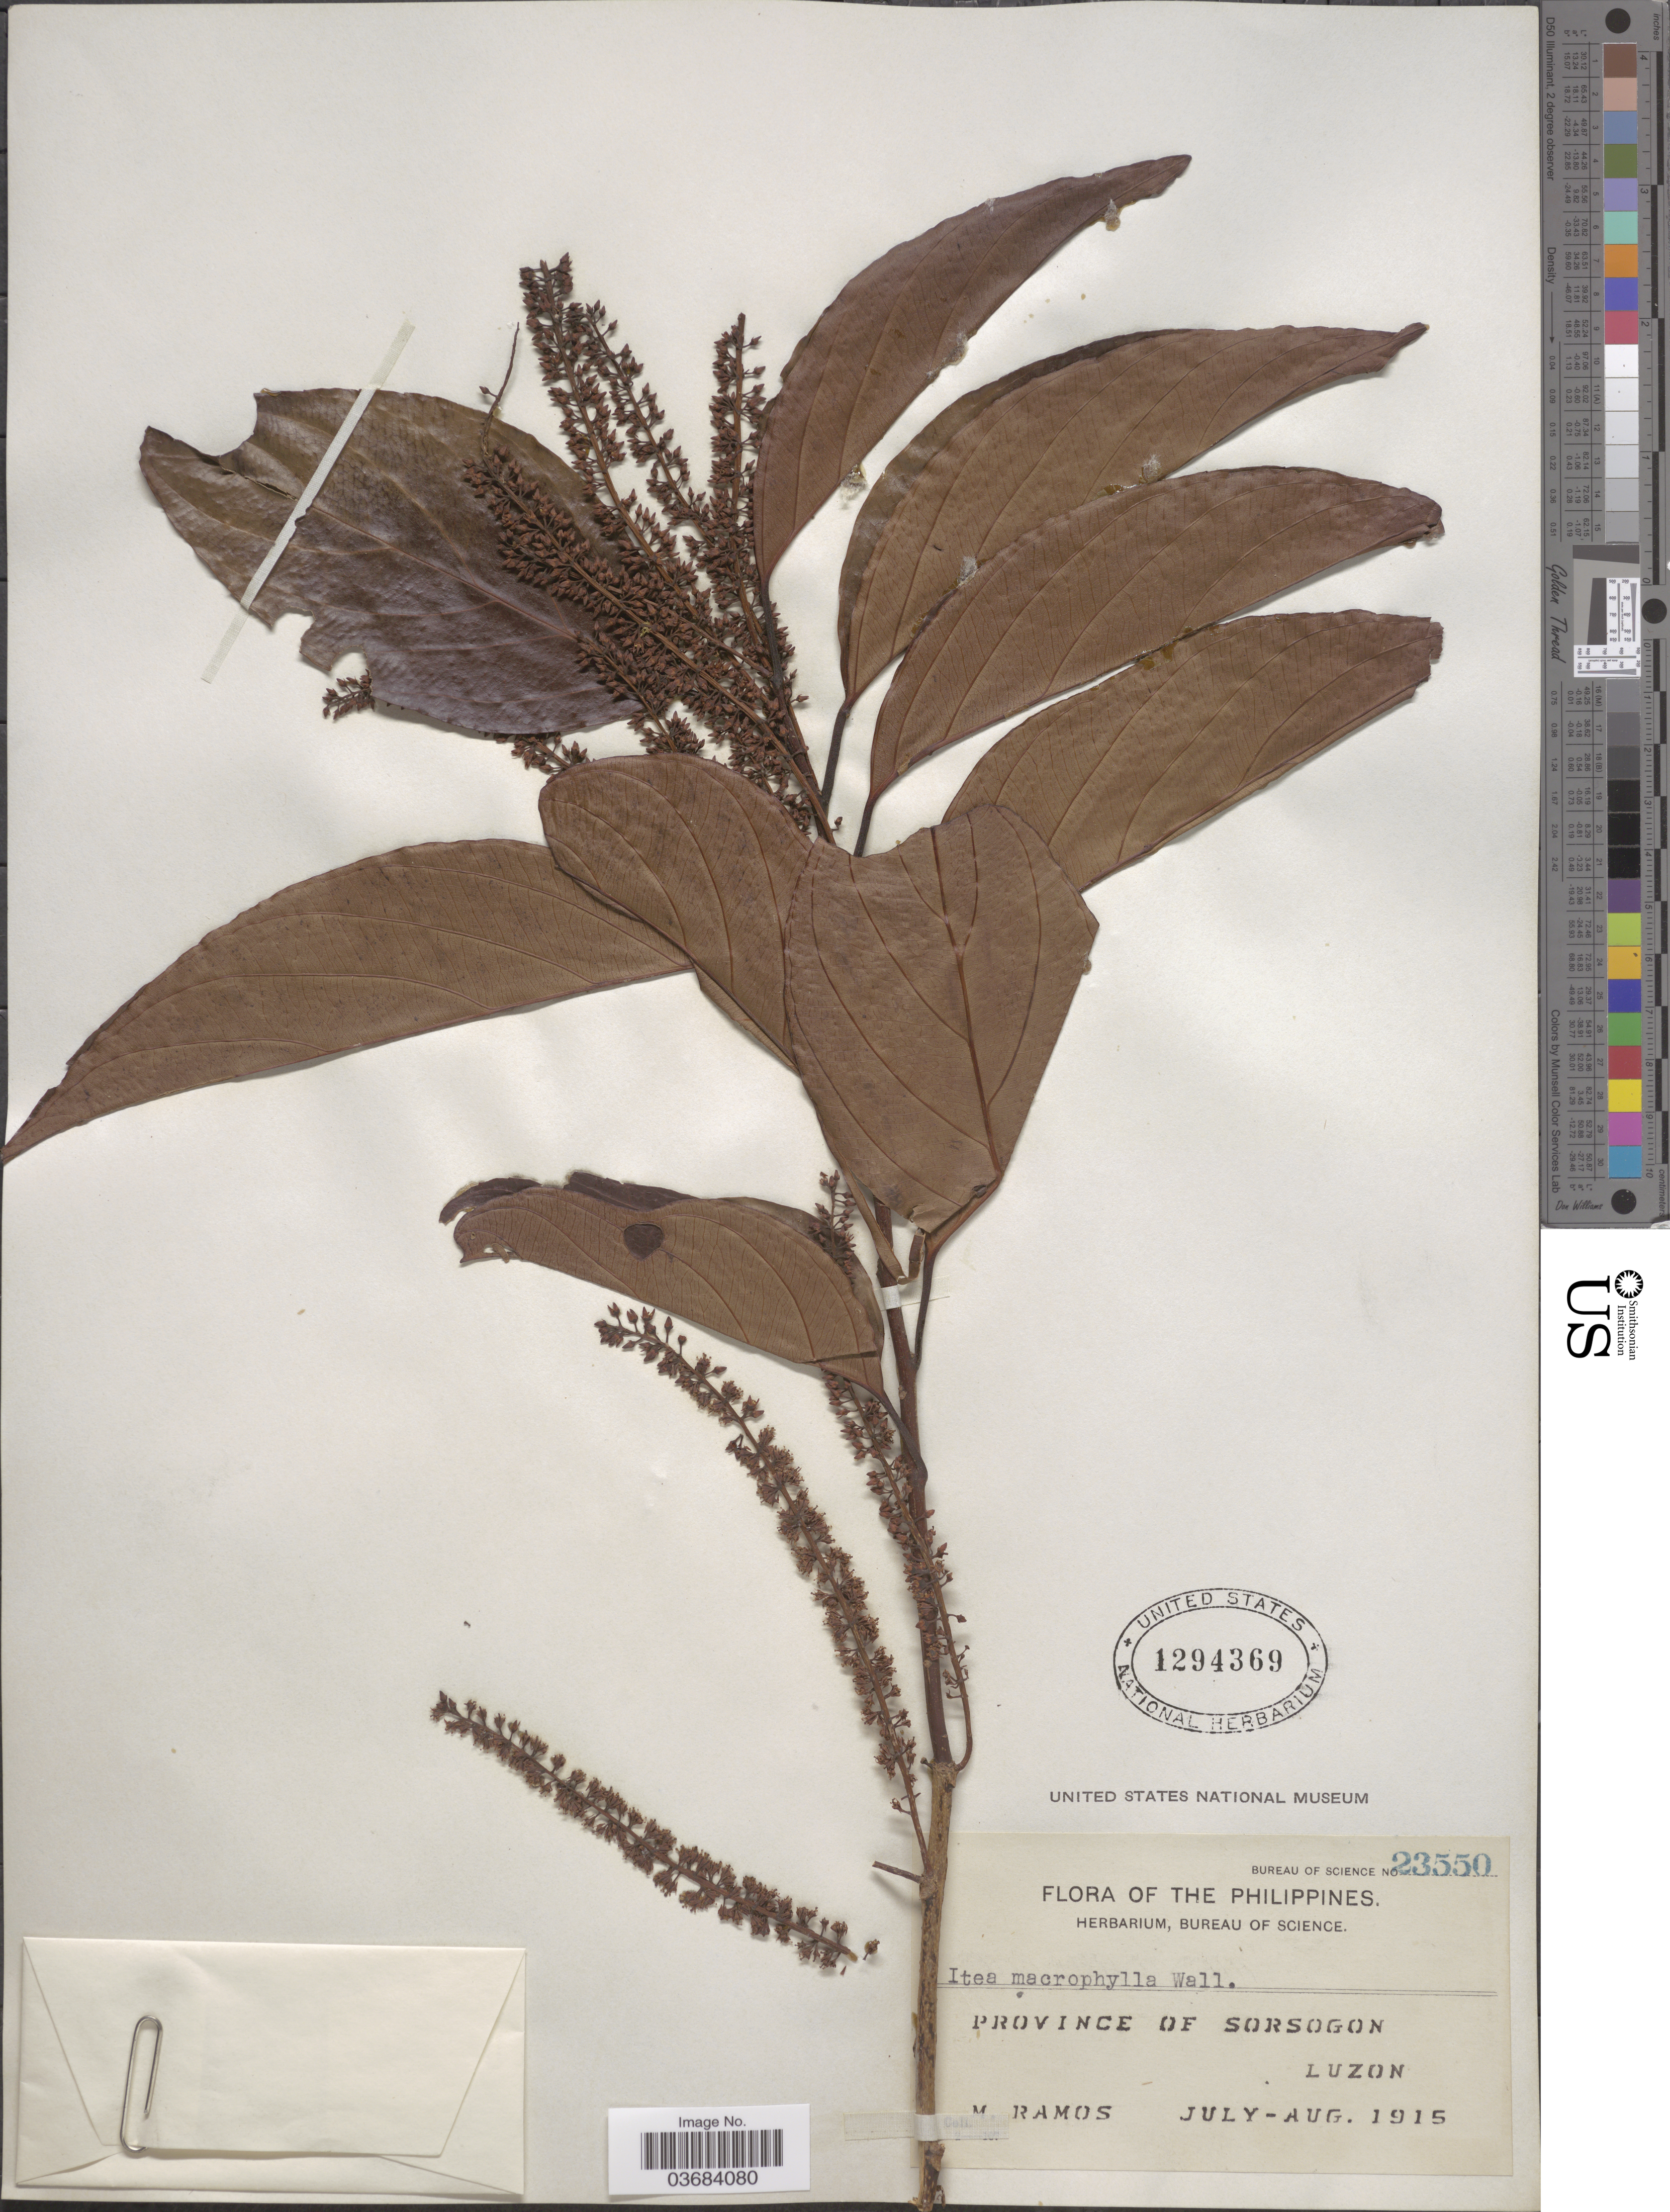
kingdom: Plantae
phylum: Tracheophyta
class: Magnoliopsida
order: Saxifragales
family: Iteaceae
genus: Itea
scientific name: Itea macrophylla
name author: Wall.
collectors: M. Ramos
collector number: Bureau of Science 23350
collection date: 1915-07/1915-08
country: Philippines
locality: Province of Sorsogon. Luzon.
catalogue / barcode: US 1294369